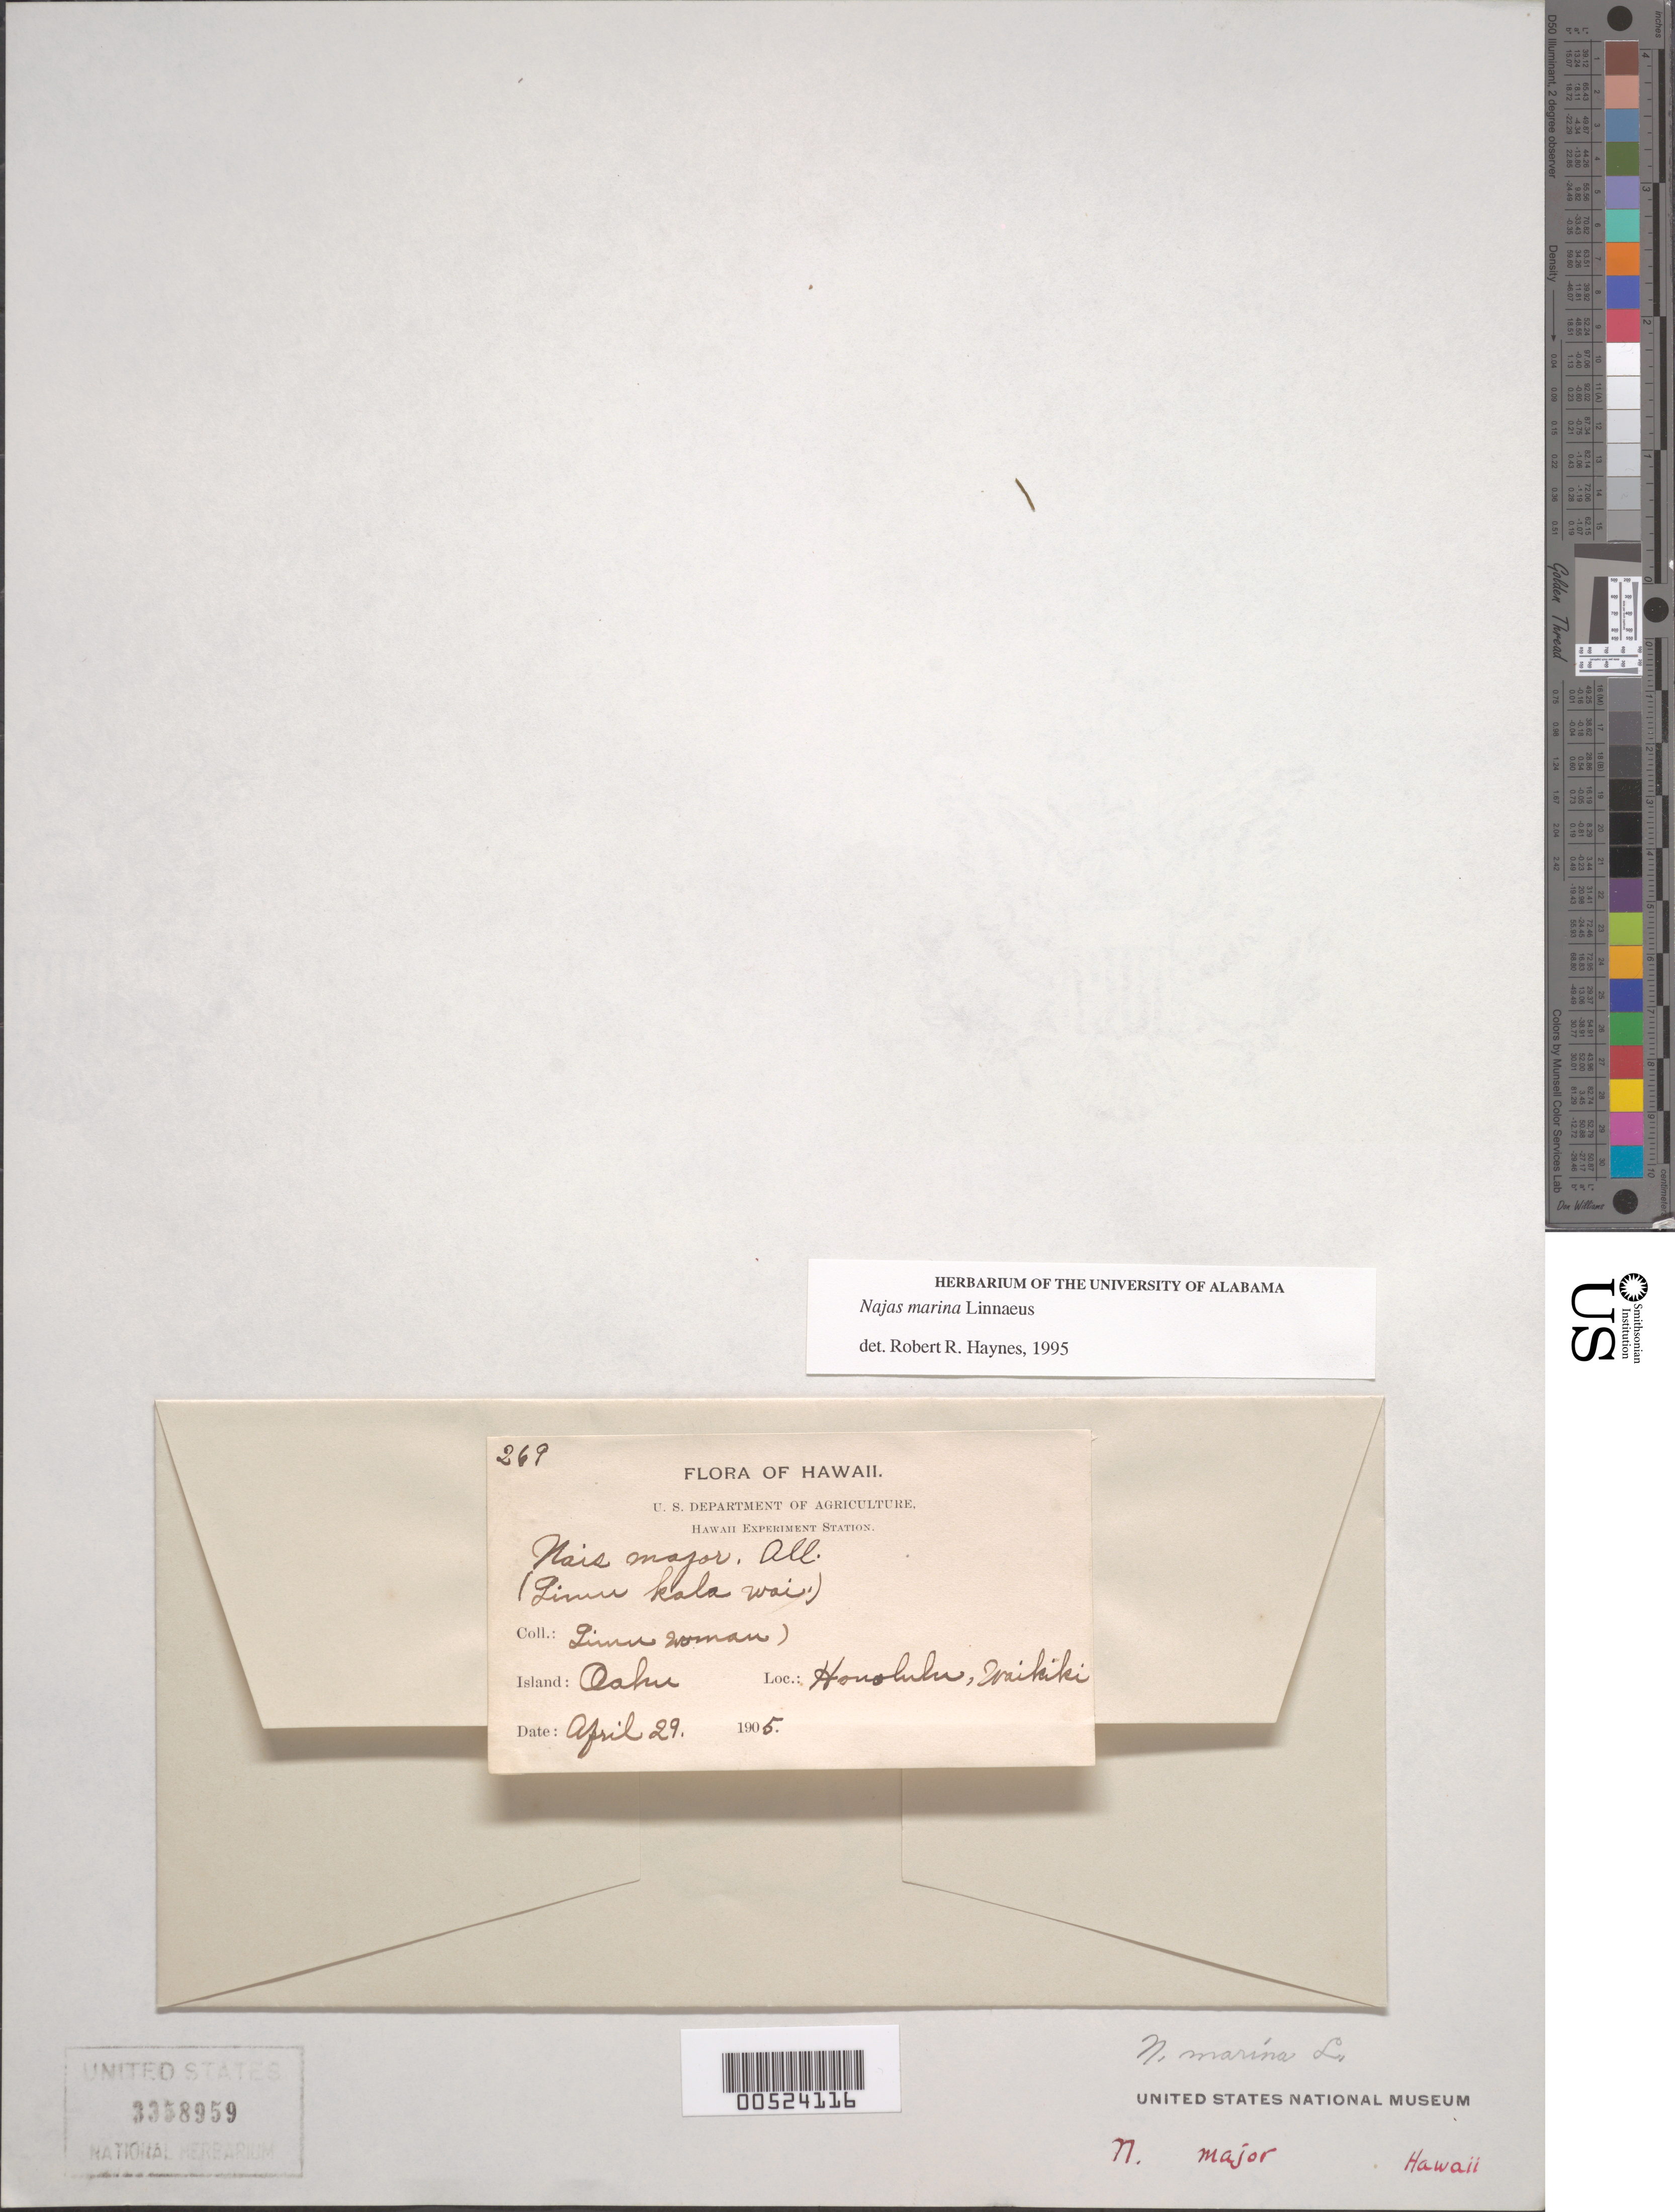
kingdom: Plantae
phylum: Tracheophyta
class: Liliopsida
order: Alismatales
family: Hydrocharitaceae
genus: Najas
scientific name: Najas marina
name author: L.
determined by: Haynes, R. R.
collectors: Limu Woman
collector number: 269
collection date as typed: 29 Apr 1905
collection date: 1905-04-29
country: United States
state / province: Hawaii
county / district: Honolulu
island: Oahu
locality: Honolulu, Waikiki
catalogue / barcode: US 3358959